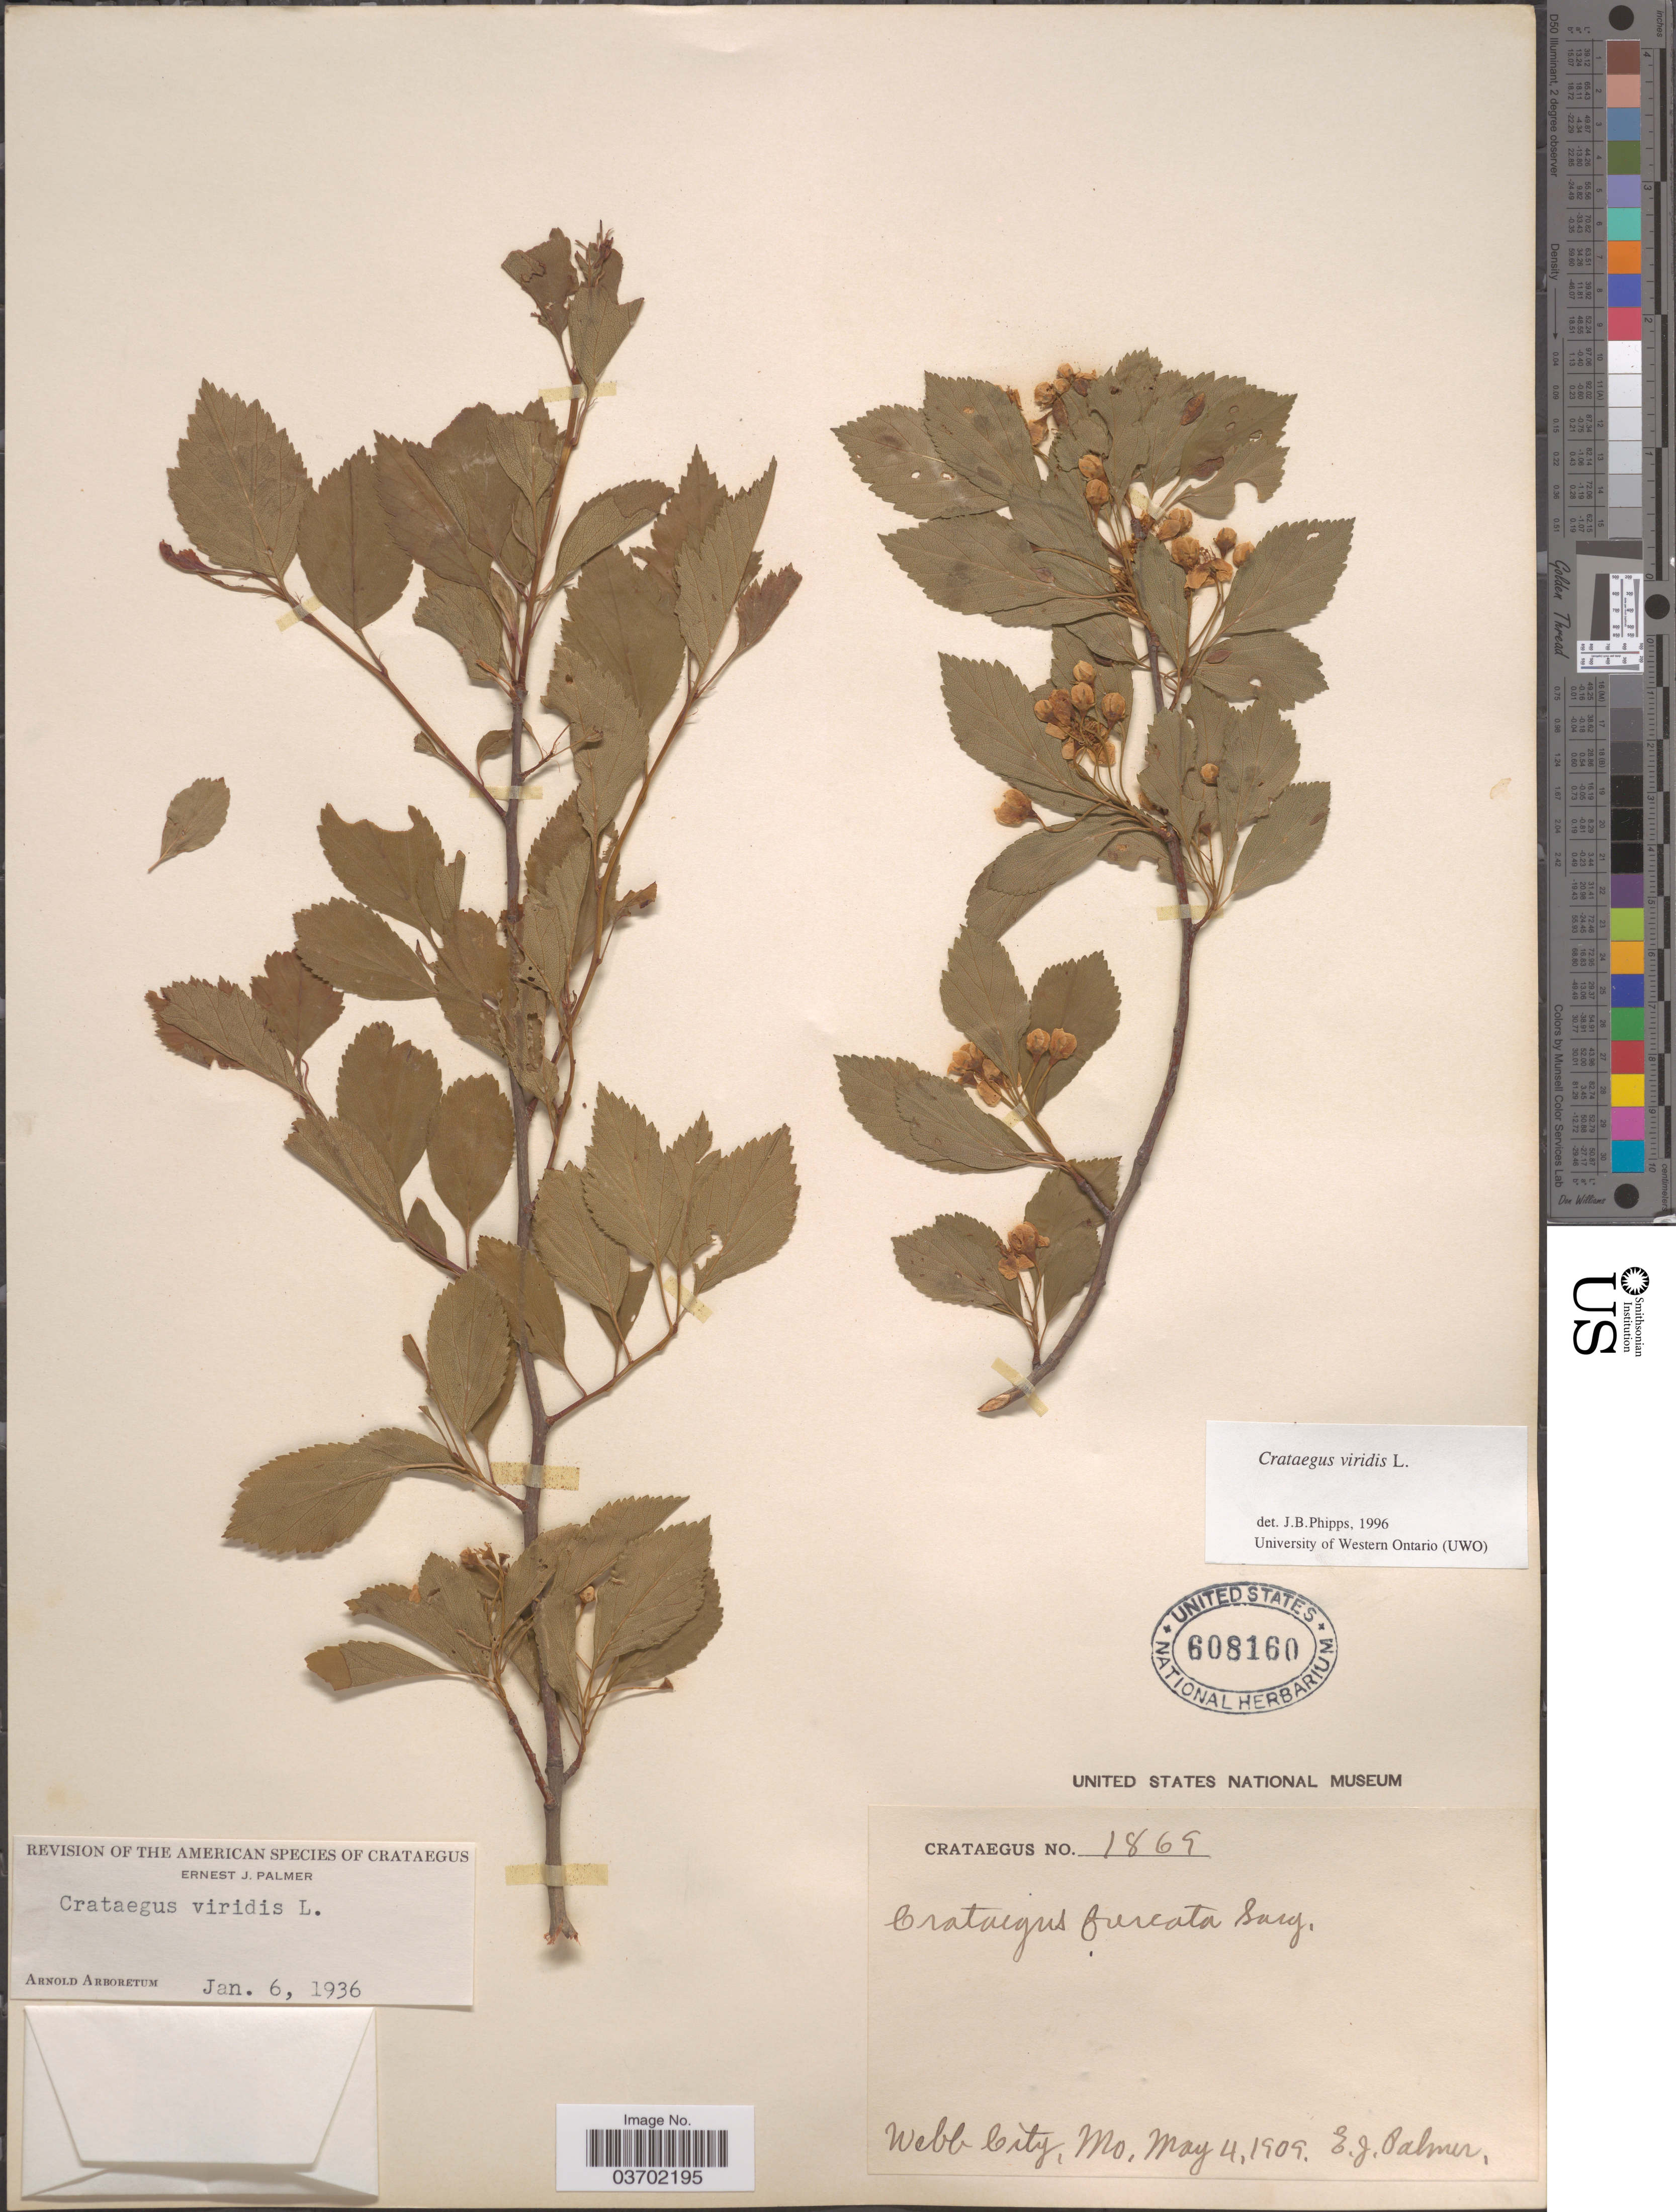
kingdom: Plantae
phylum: Tracheophyta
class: Magnoliopsida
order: Rosales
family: Rosaceae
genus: Crataegus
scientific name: Crataegus viridis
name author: L.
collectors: E. J. Palmer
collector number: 1869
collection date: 1909-05-04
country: United States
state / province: Missouri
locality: Webb City.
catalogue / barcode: US 608160